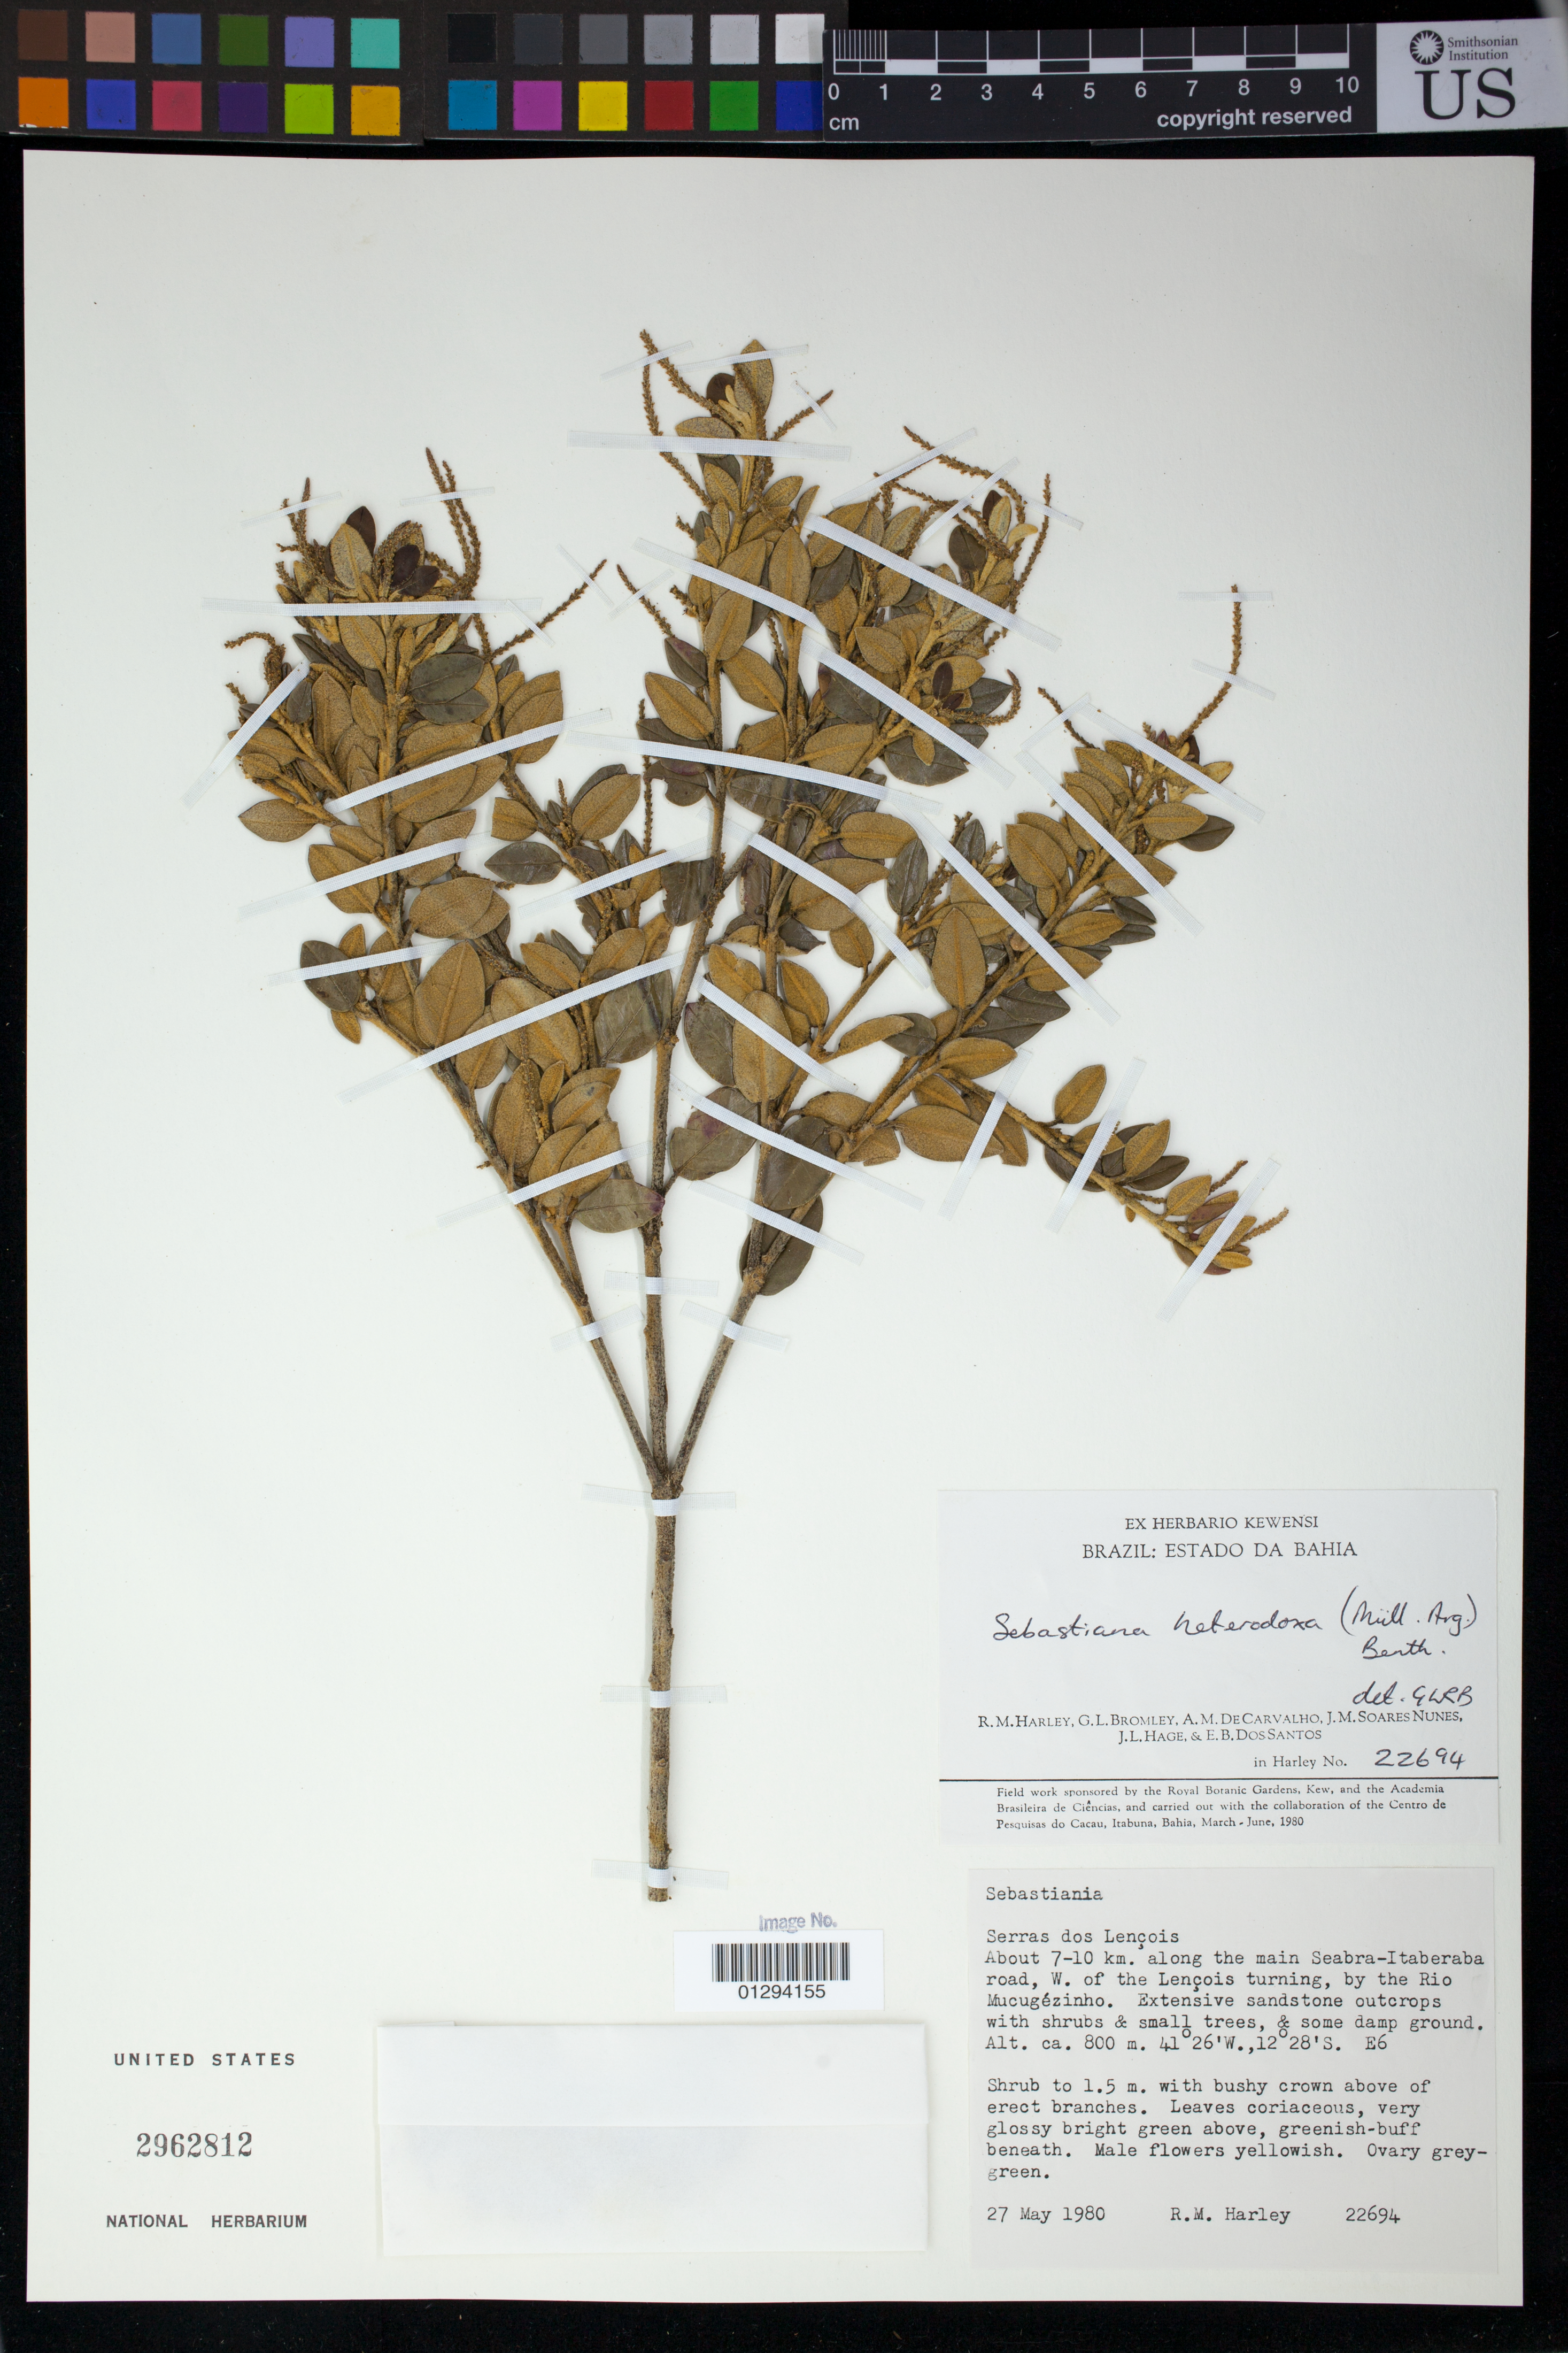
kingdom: Plantae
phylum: Tracheophyta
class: Magnoliopsida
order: Malpighiales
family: Euphorbiaceae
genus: Sebastiania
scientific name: Sebastiania heterodoxa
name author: (Müll. Arg.) Benth.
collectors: R. M. Harley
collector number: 22694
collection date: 1980-05-27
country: Brazil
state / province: Bahia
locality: About 7-10 km. along the main Seabra-Itaberaba road, W. of the Lencois turning, by the Rio Mucugezinho.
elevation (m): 800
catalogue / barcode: US 2962812